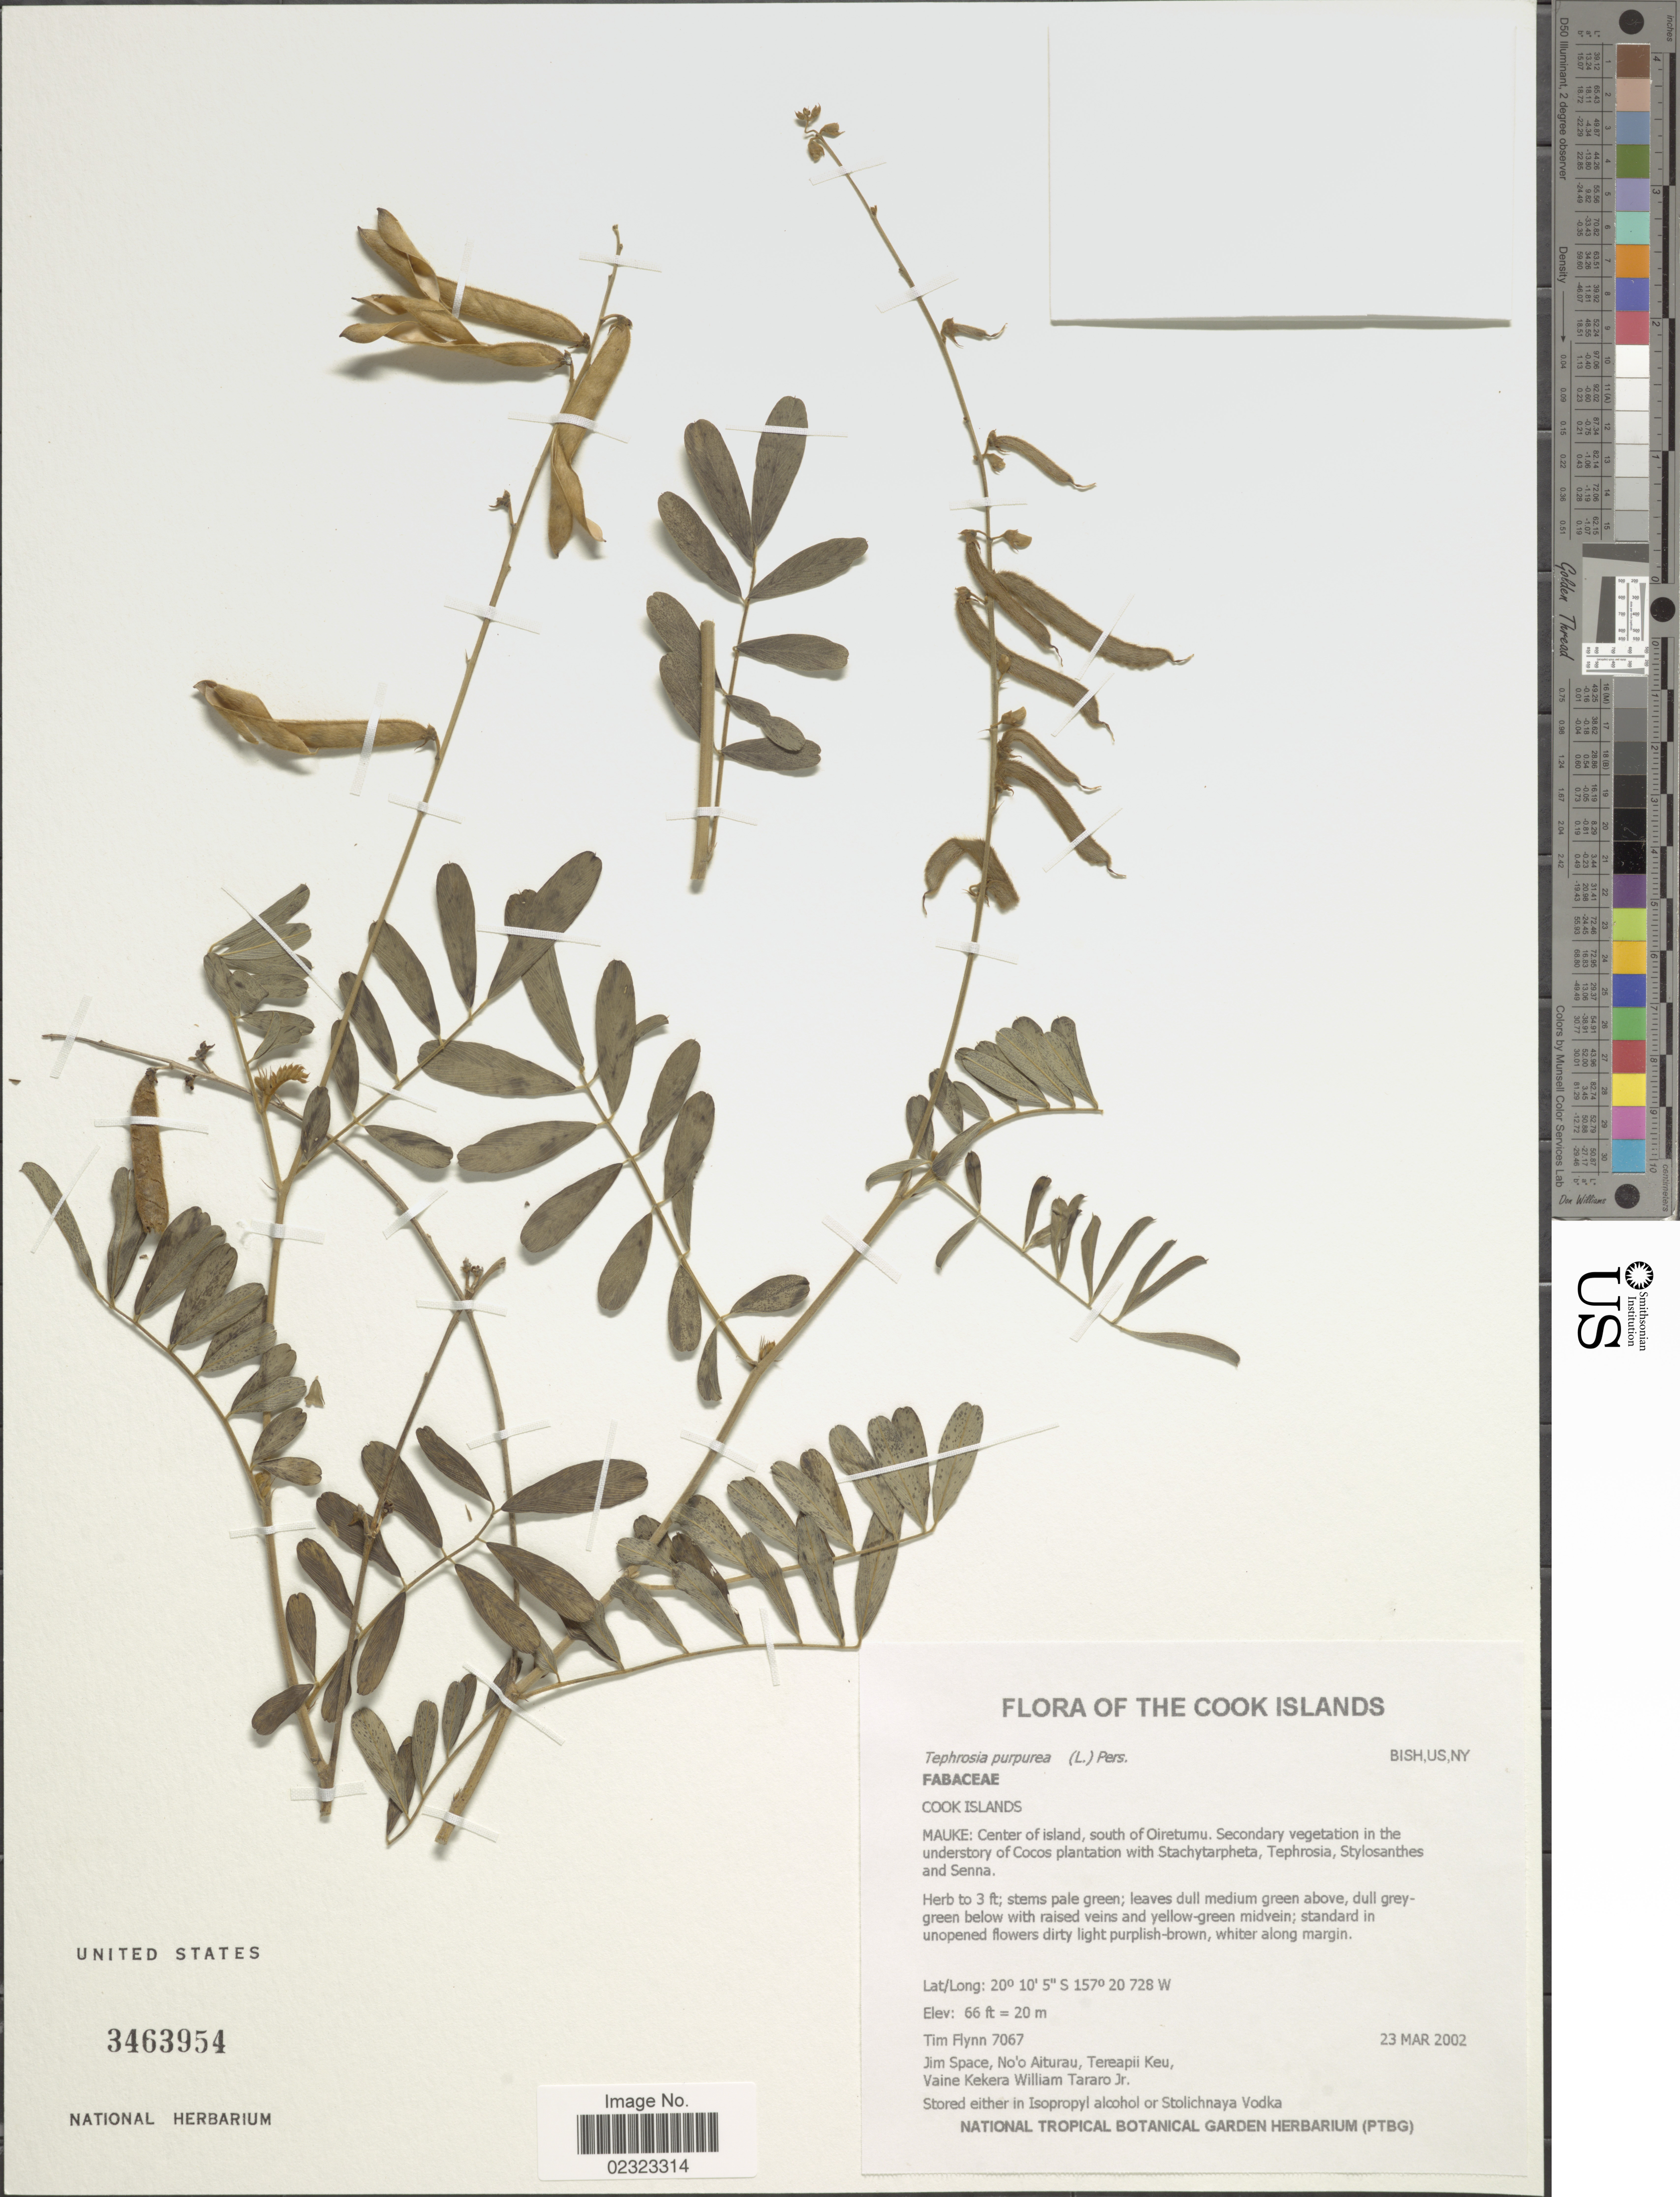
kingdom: Plantae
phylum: Tracheophyta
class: Magnoliopsida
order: Fabales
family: Fabaceae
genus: Tephrosia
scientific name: Tephrosia purpurea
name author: (L.) Pers.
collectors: J. Flynn, J. Space, N. Aiturau, T. Keu & V. Tararo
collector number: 7067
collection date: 2002-03-23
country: Cook Islands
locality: Center of Island, south of Oiretumu, secondary vegetation in the understory of Cocos plantation.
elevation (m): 20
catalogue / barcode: US 3463954